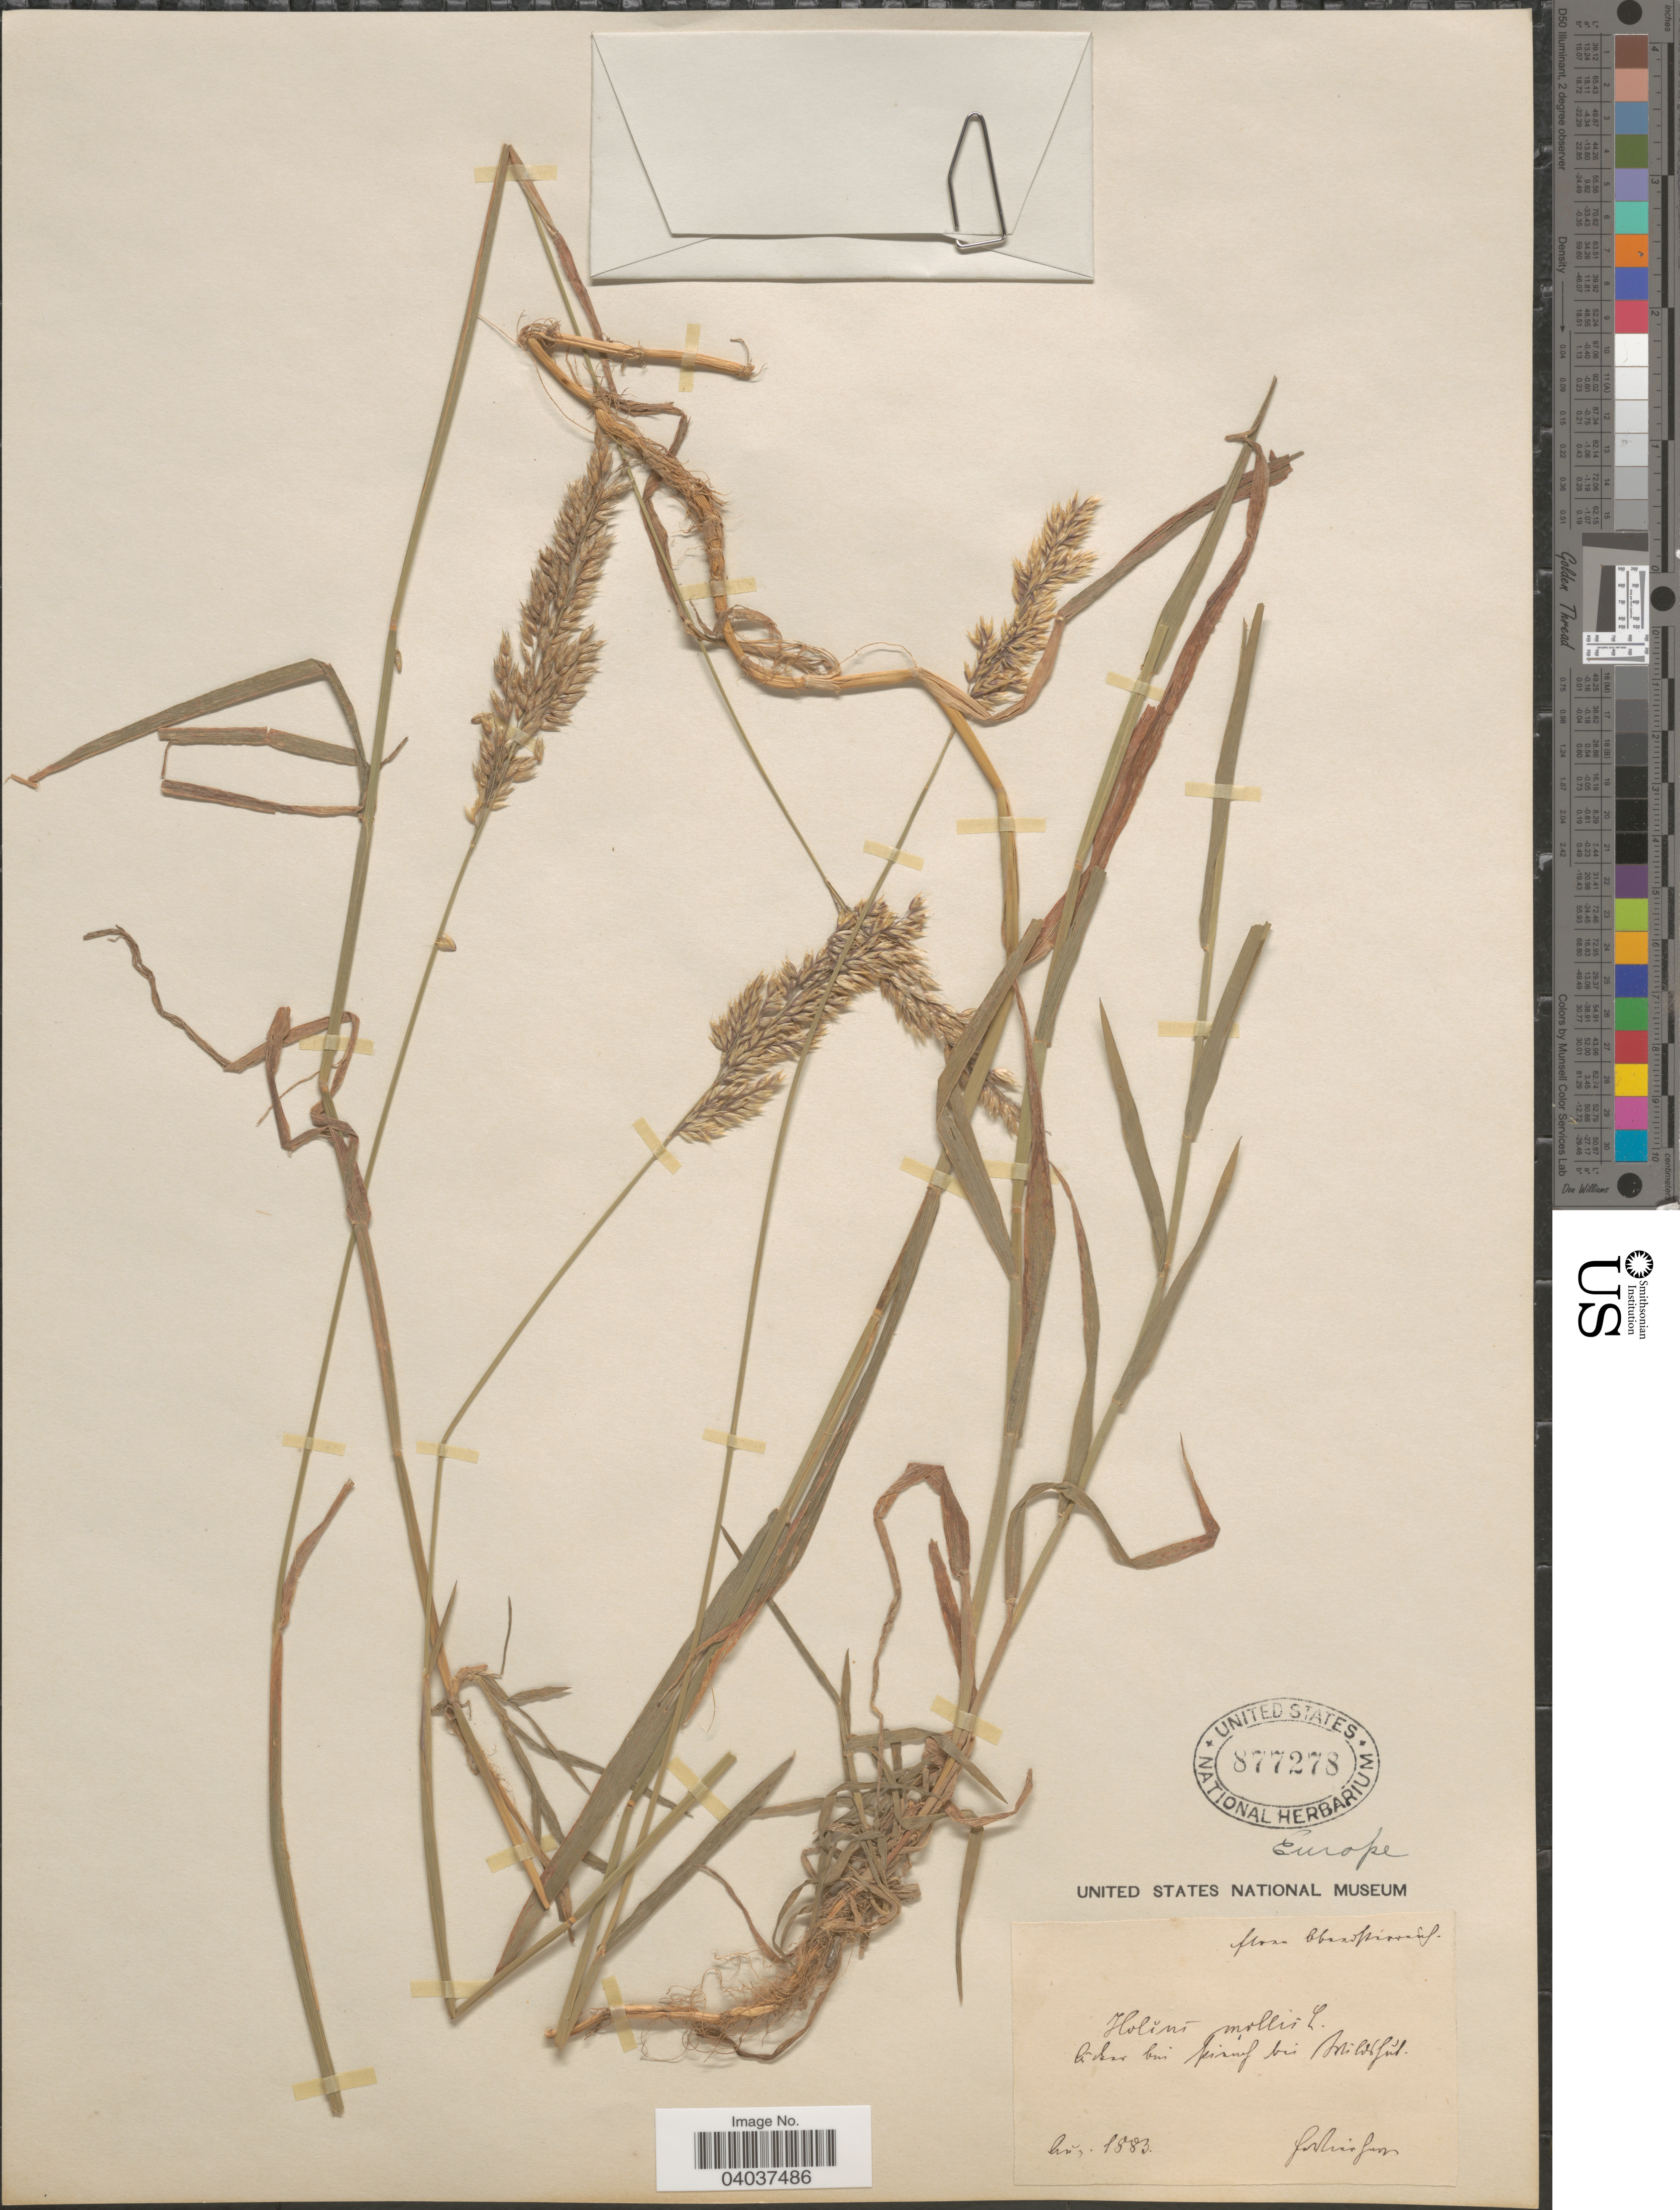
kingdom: Plantae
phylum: Tracheophyta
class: Liliopsida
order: Poales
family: Poaceae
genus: Holcus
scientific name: Holcus mollis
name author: L.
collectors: F. Vierhapper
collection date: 1883-06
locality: Europe. Obanspirvauf. Cidar bei piruif bei Brildsfôrd. [interpreted]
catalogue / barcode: US 877278